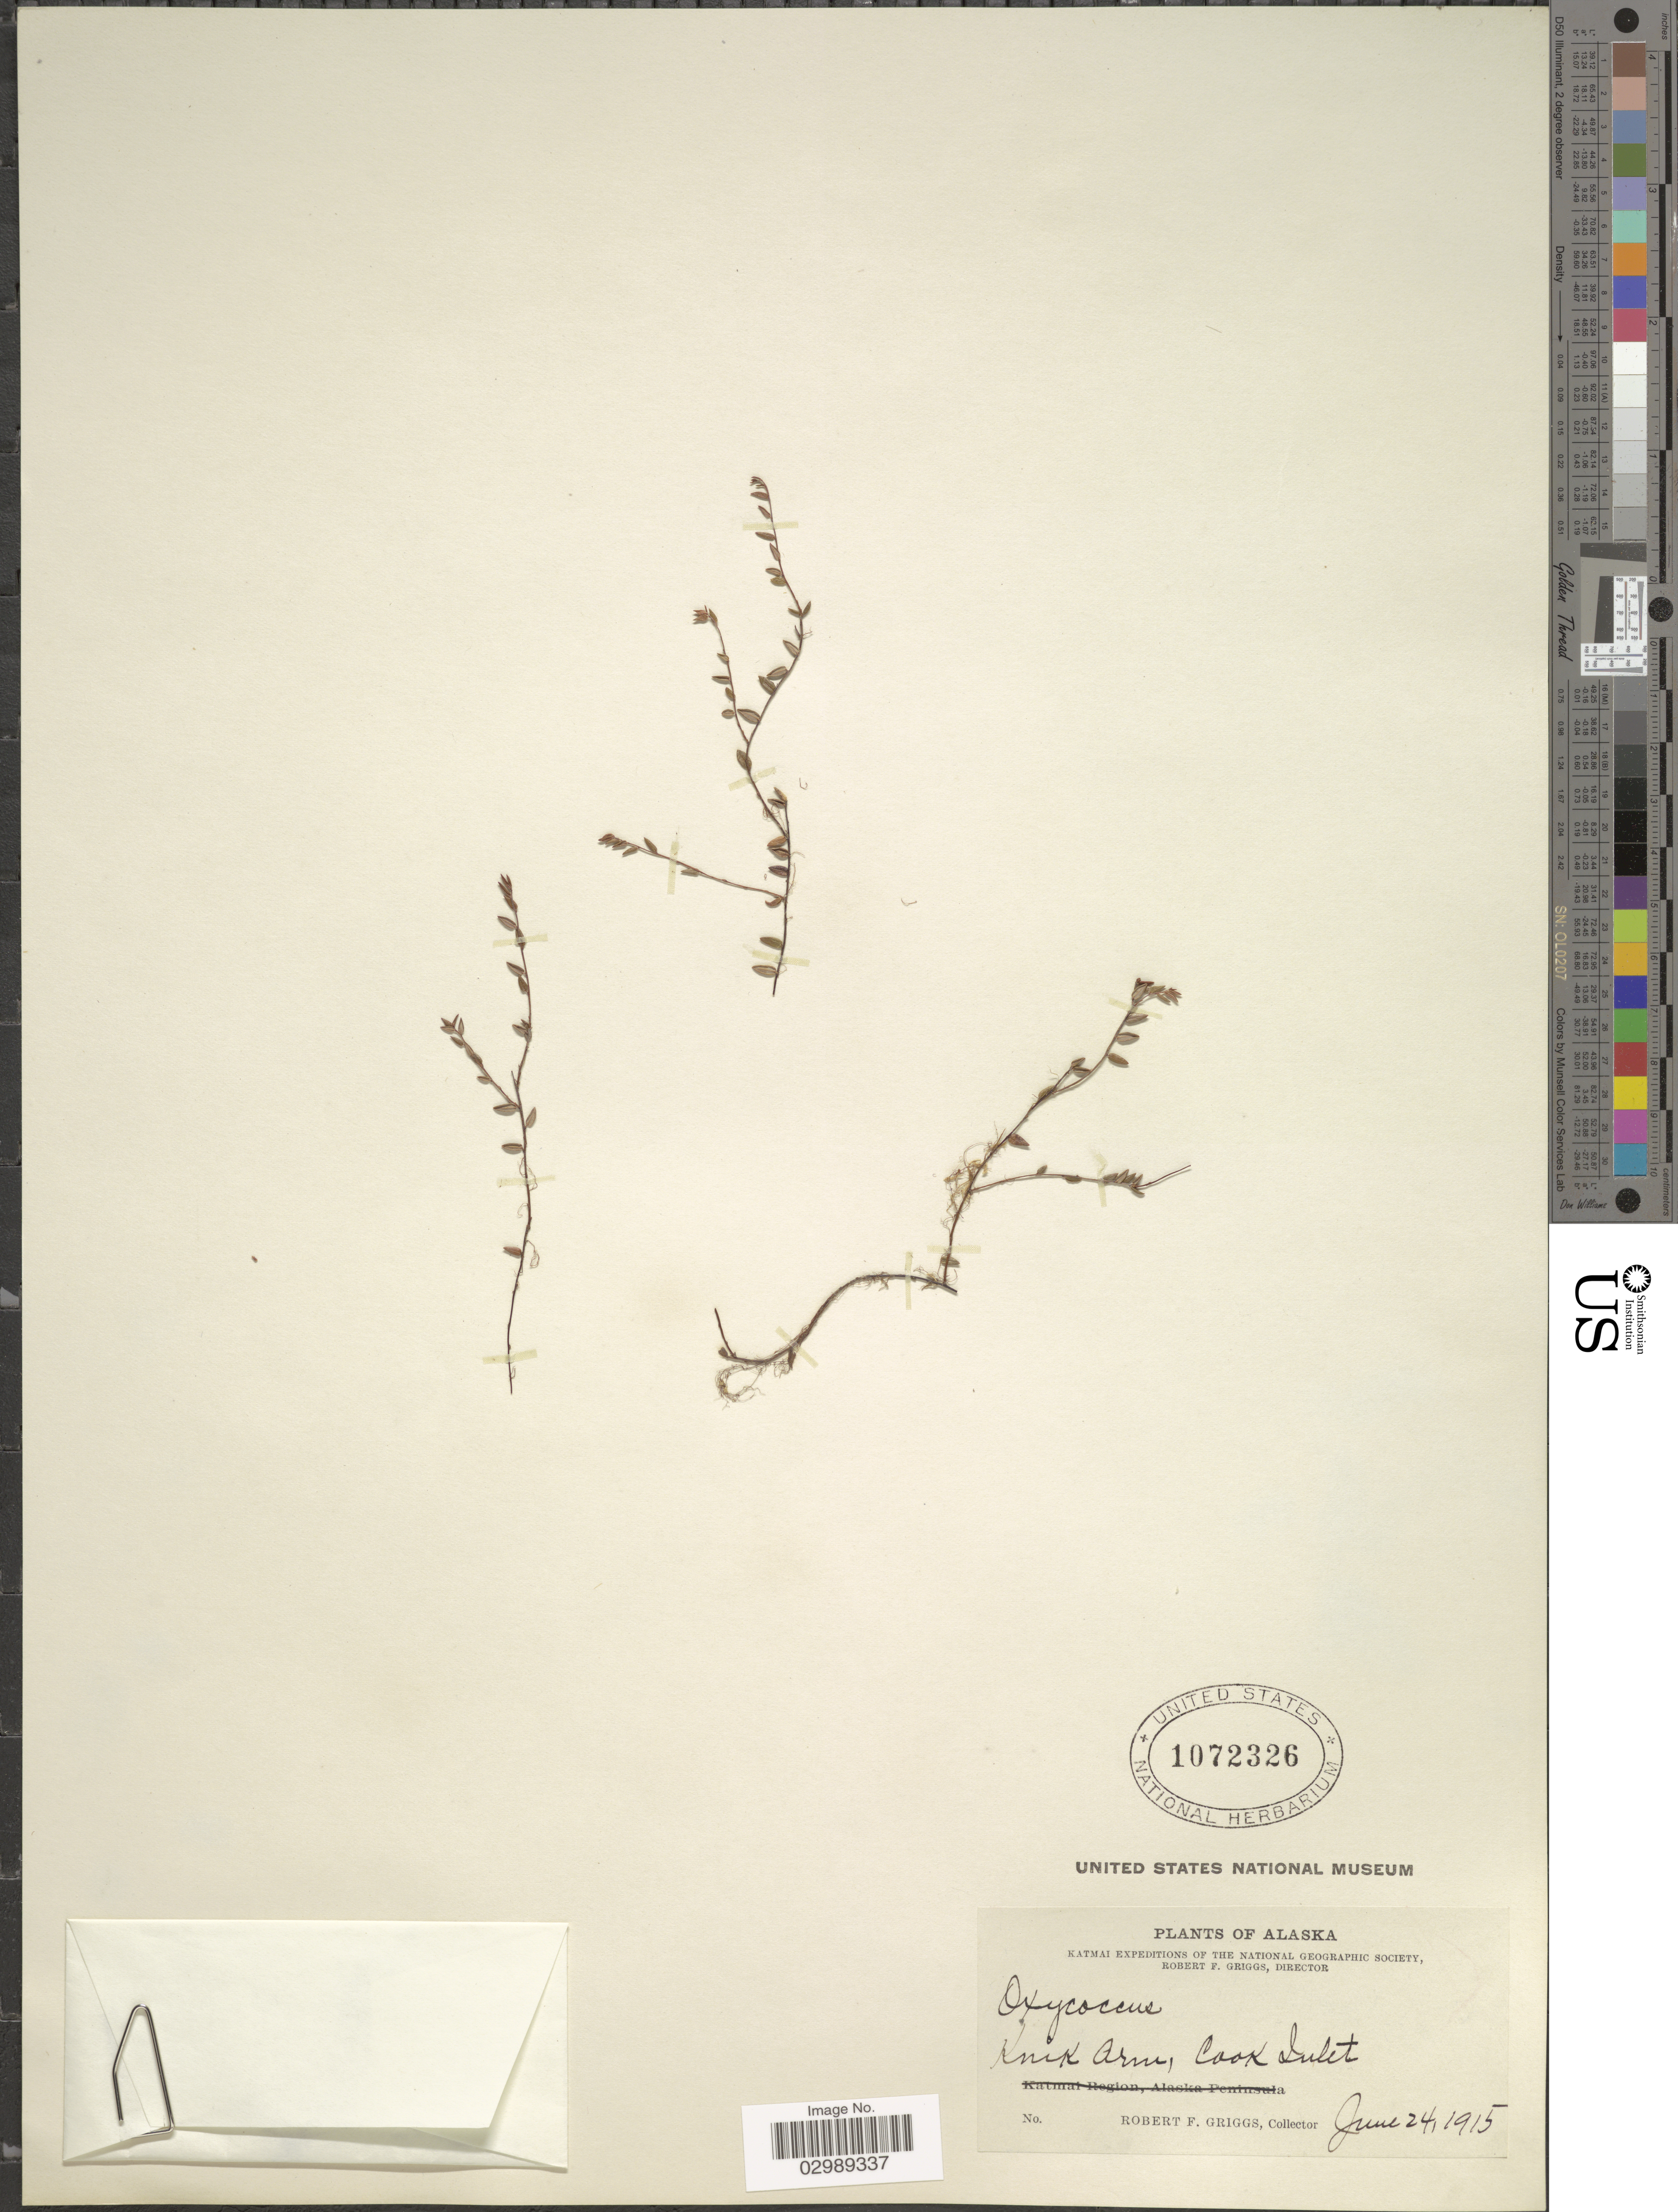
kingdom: Plantae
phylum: Tracheophyta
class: Magnoliopsida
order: Ericales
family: Ericaceae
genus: Vaccinium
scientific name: Vaccinium oxycoccos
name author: L.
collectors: R. F. Griggs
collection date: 1915-06-24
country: United States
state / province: Alaska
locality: Knik Arm, Cook Inlet.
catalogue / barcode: US 1072326